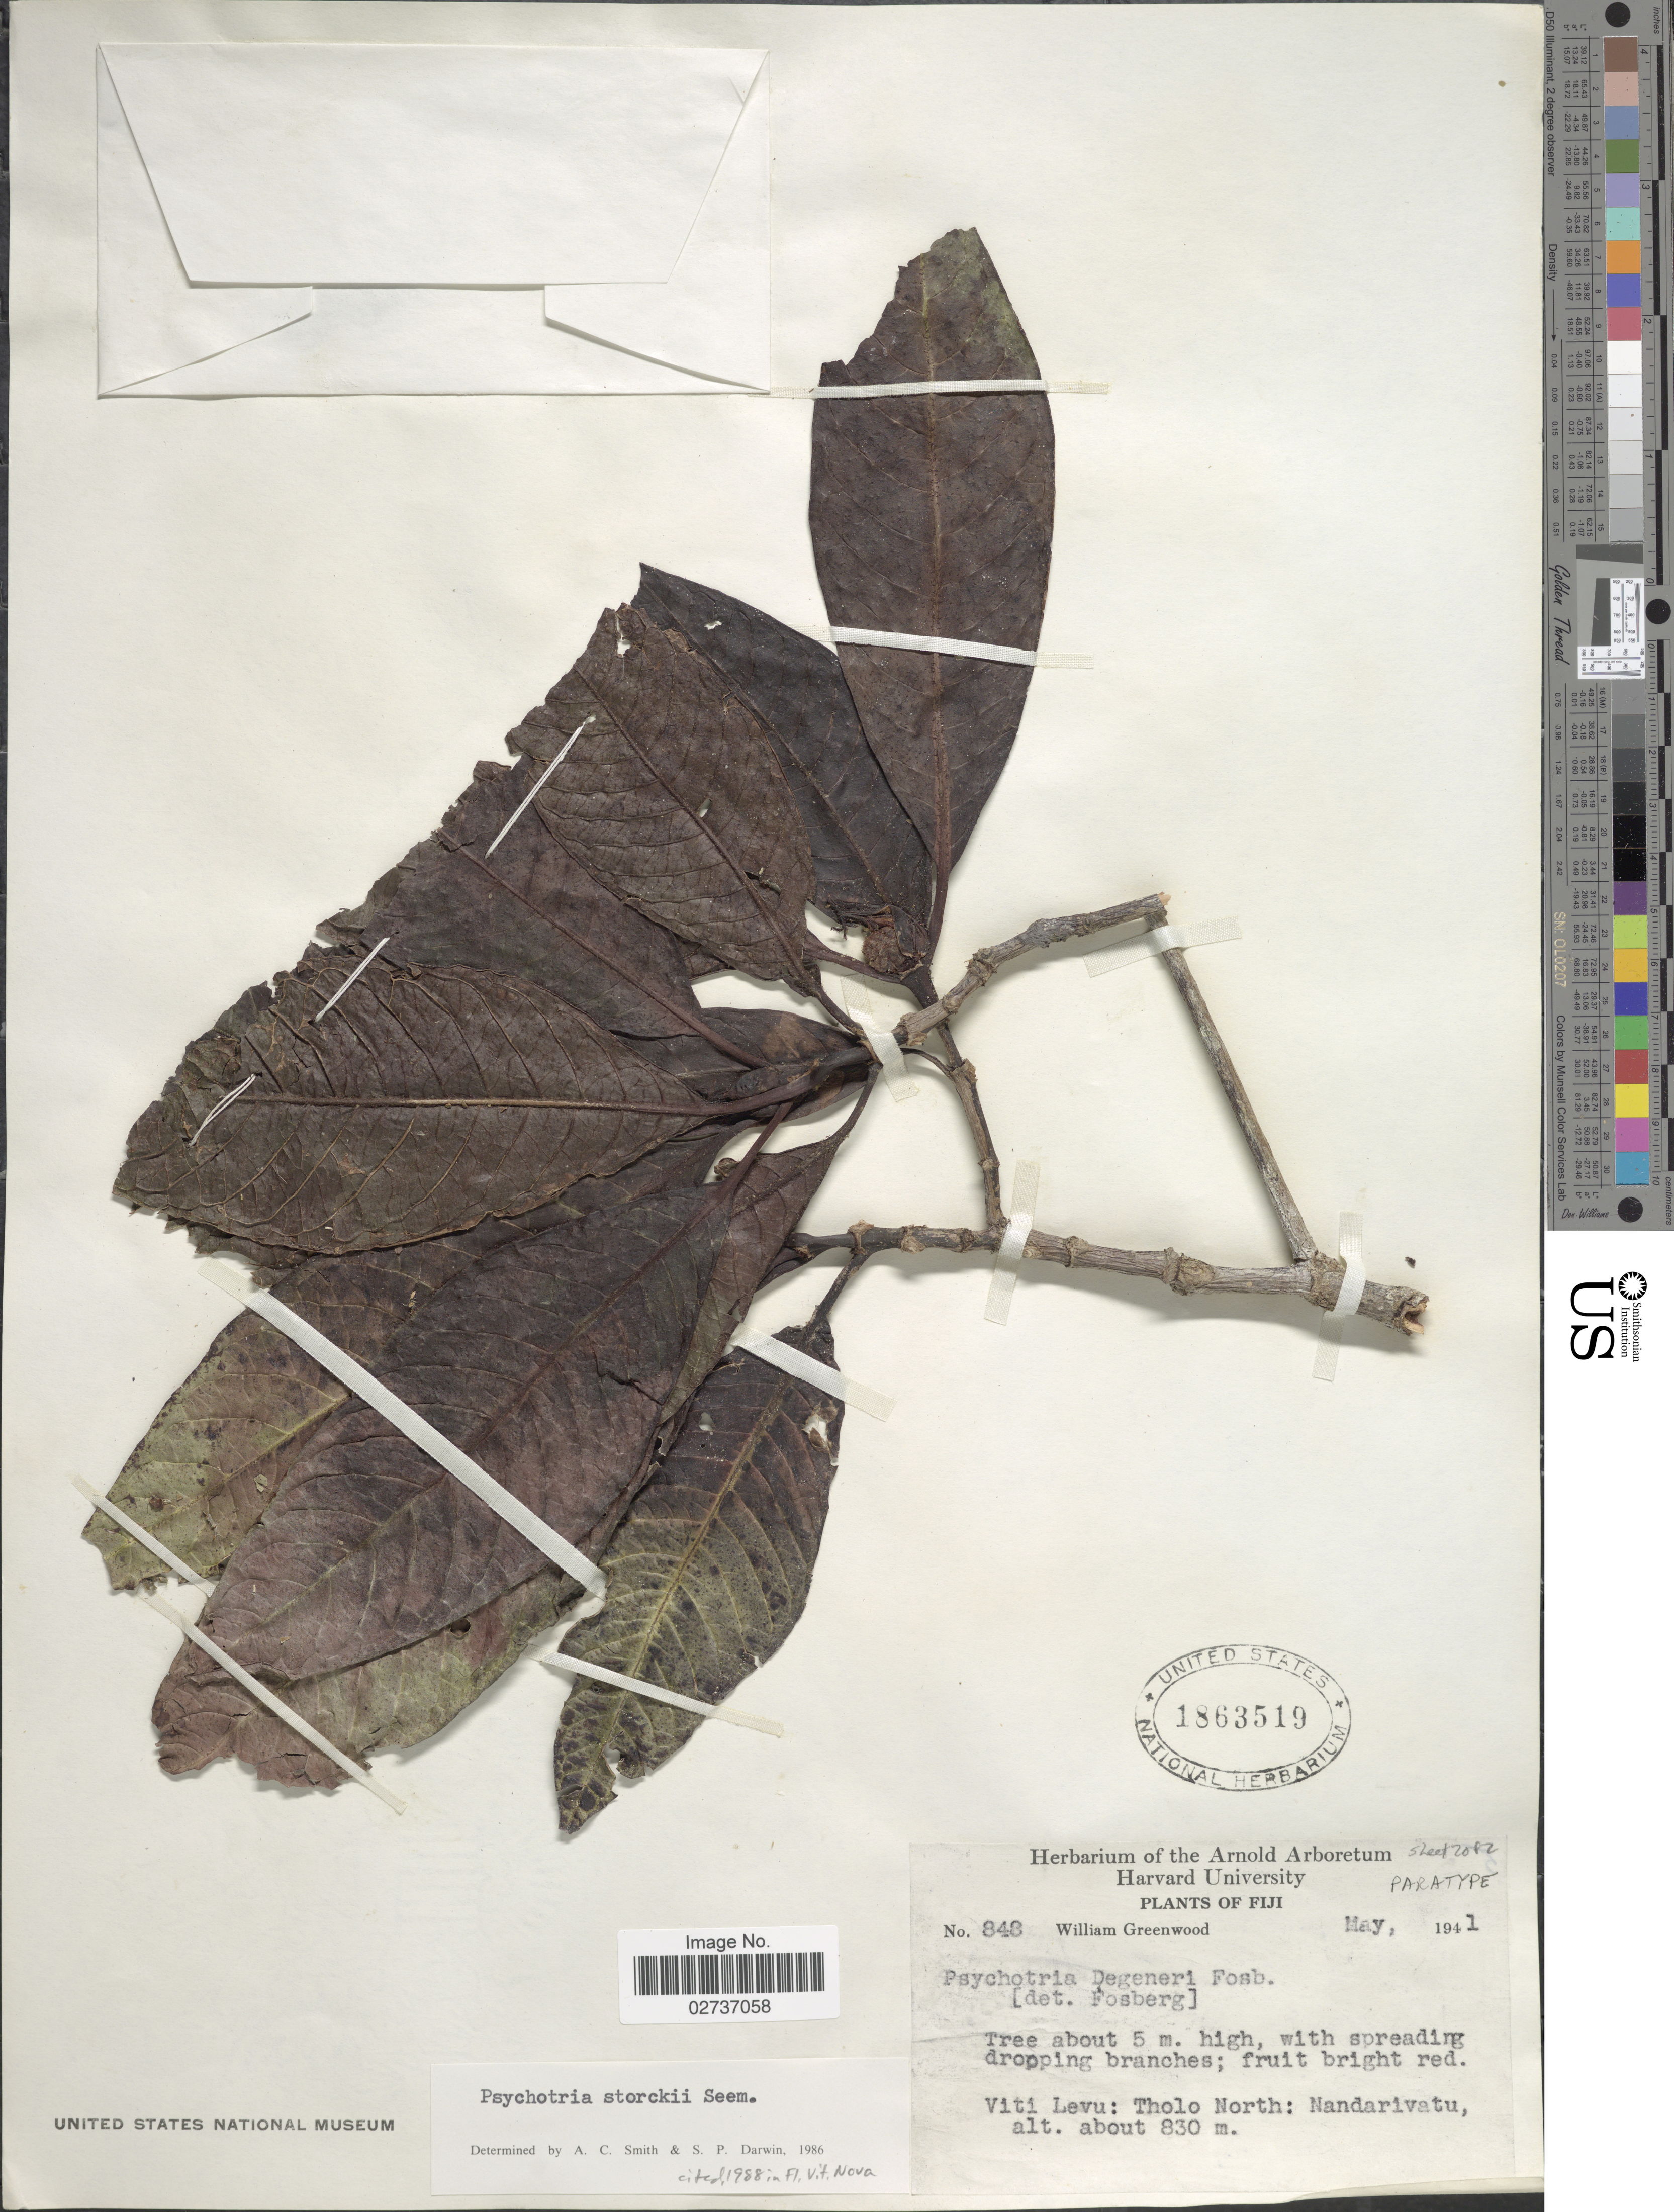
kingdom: Plantae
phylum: Tracheophyta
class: Magnoliopsida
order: Gentianales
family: Rubiaceae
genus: Psychotria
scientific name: Psychotria storckii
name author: Seem.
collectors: W. Greenwood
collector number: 848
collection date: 1941-05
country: Fiji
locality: Viti Levu: Tholo North: Nandarivatu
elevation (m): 830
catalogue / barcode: US 1863519